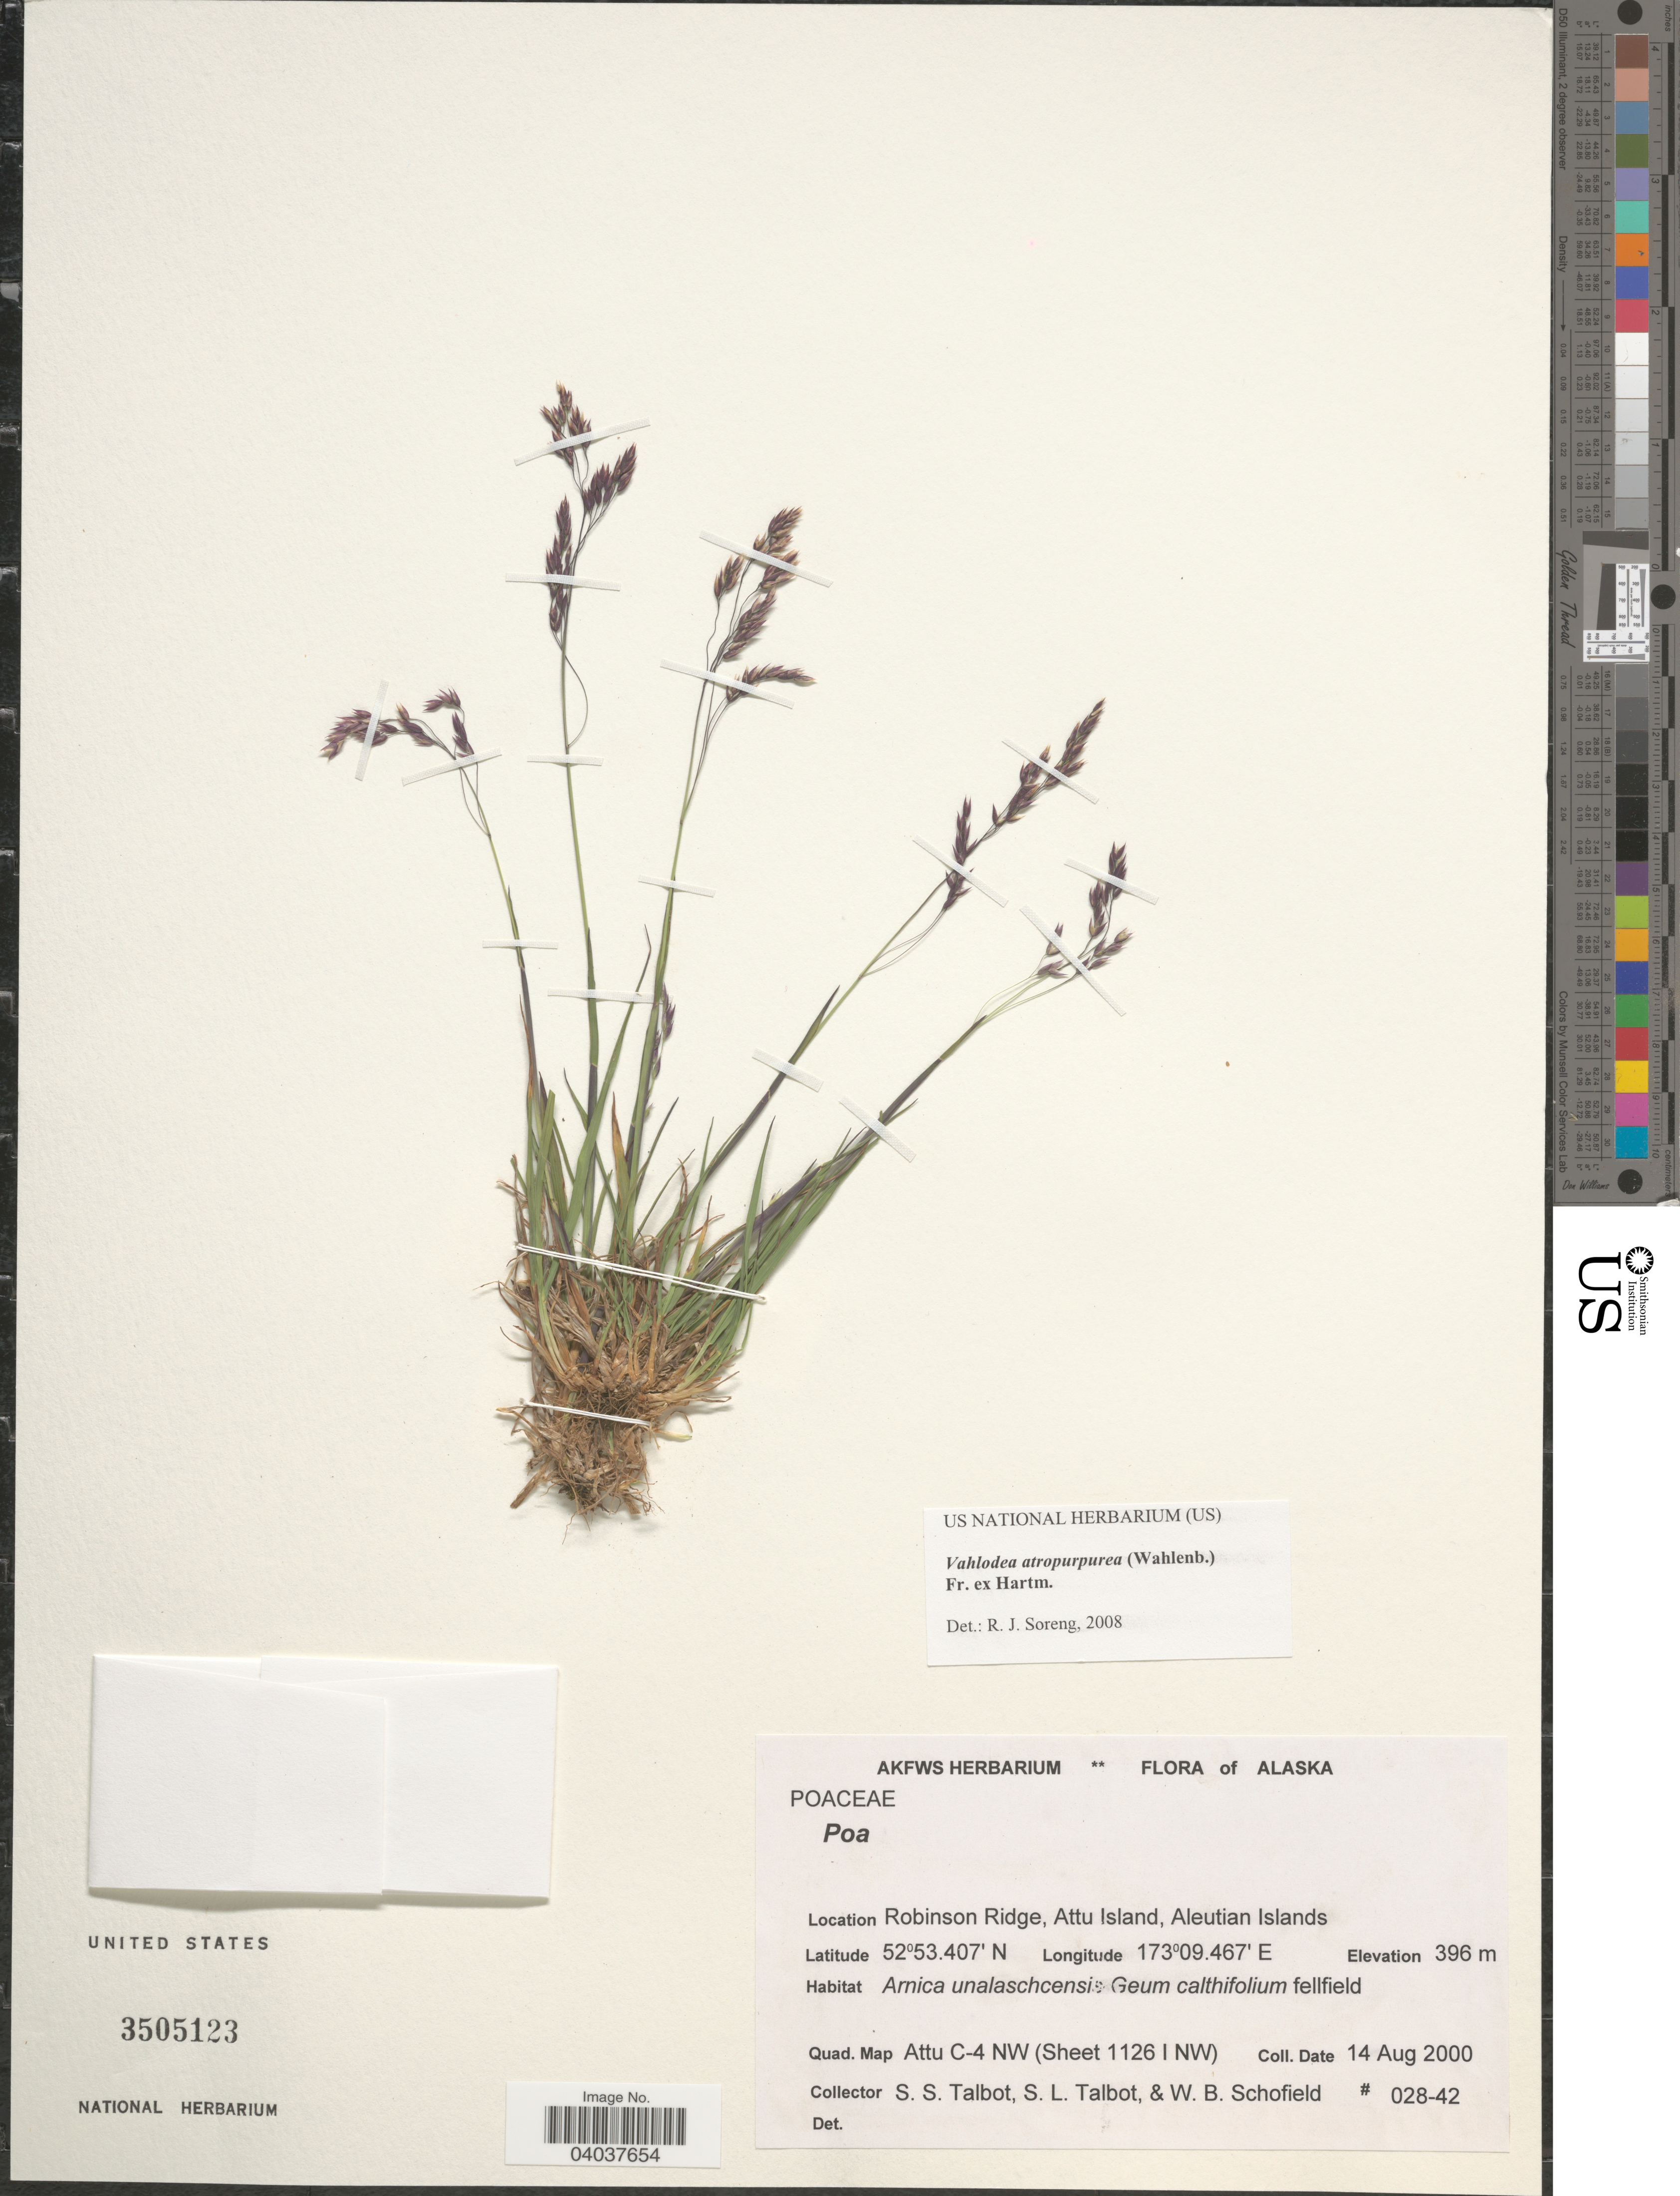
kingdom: Plantae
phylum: Tracheophyta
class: Liliopsida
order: Poales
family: Poaceae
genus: Vahlodea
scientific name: Vahlodea atropurpurea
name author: (Wahlenb.) Fr. ex Hartm.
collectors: S. S. Talbot, S. Talbot & W. Schofield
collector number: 028-42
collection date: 2000-08-14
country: United States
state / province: Alaska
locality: Robinson Ridge, Attu Island, Aleutian Islands. Quad. Map Attu C-4 NW (Sheet 1126 I NW).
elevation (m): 396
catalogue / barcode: US 3505123